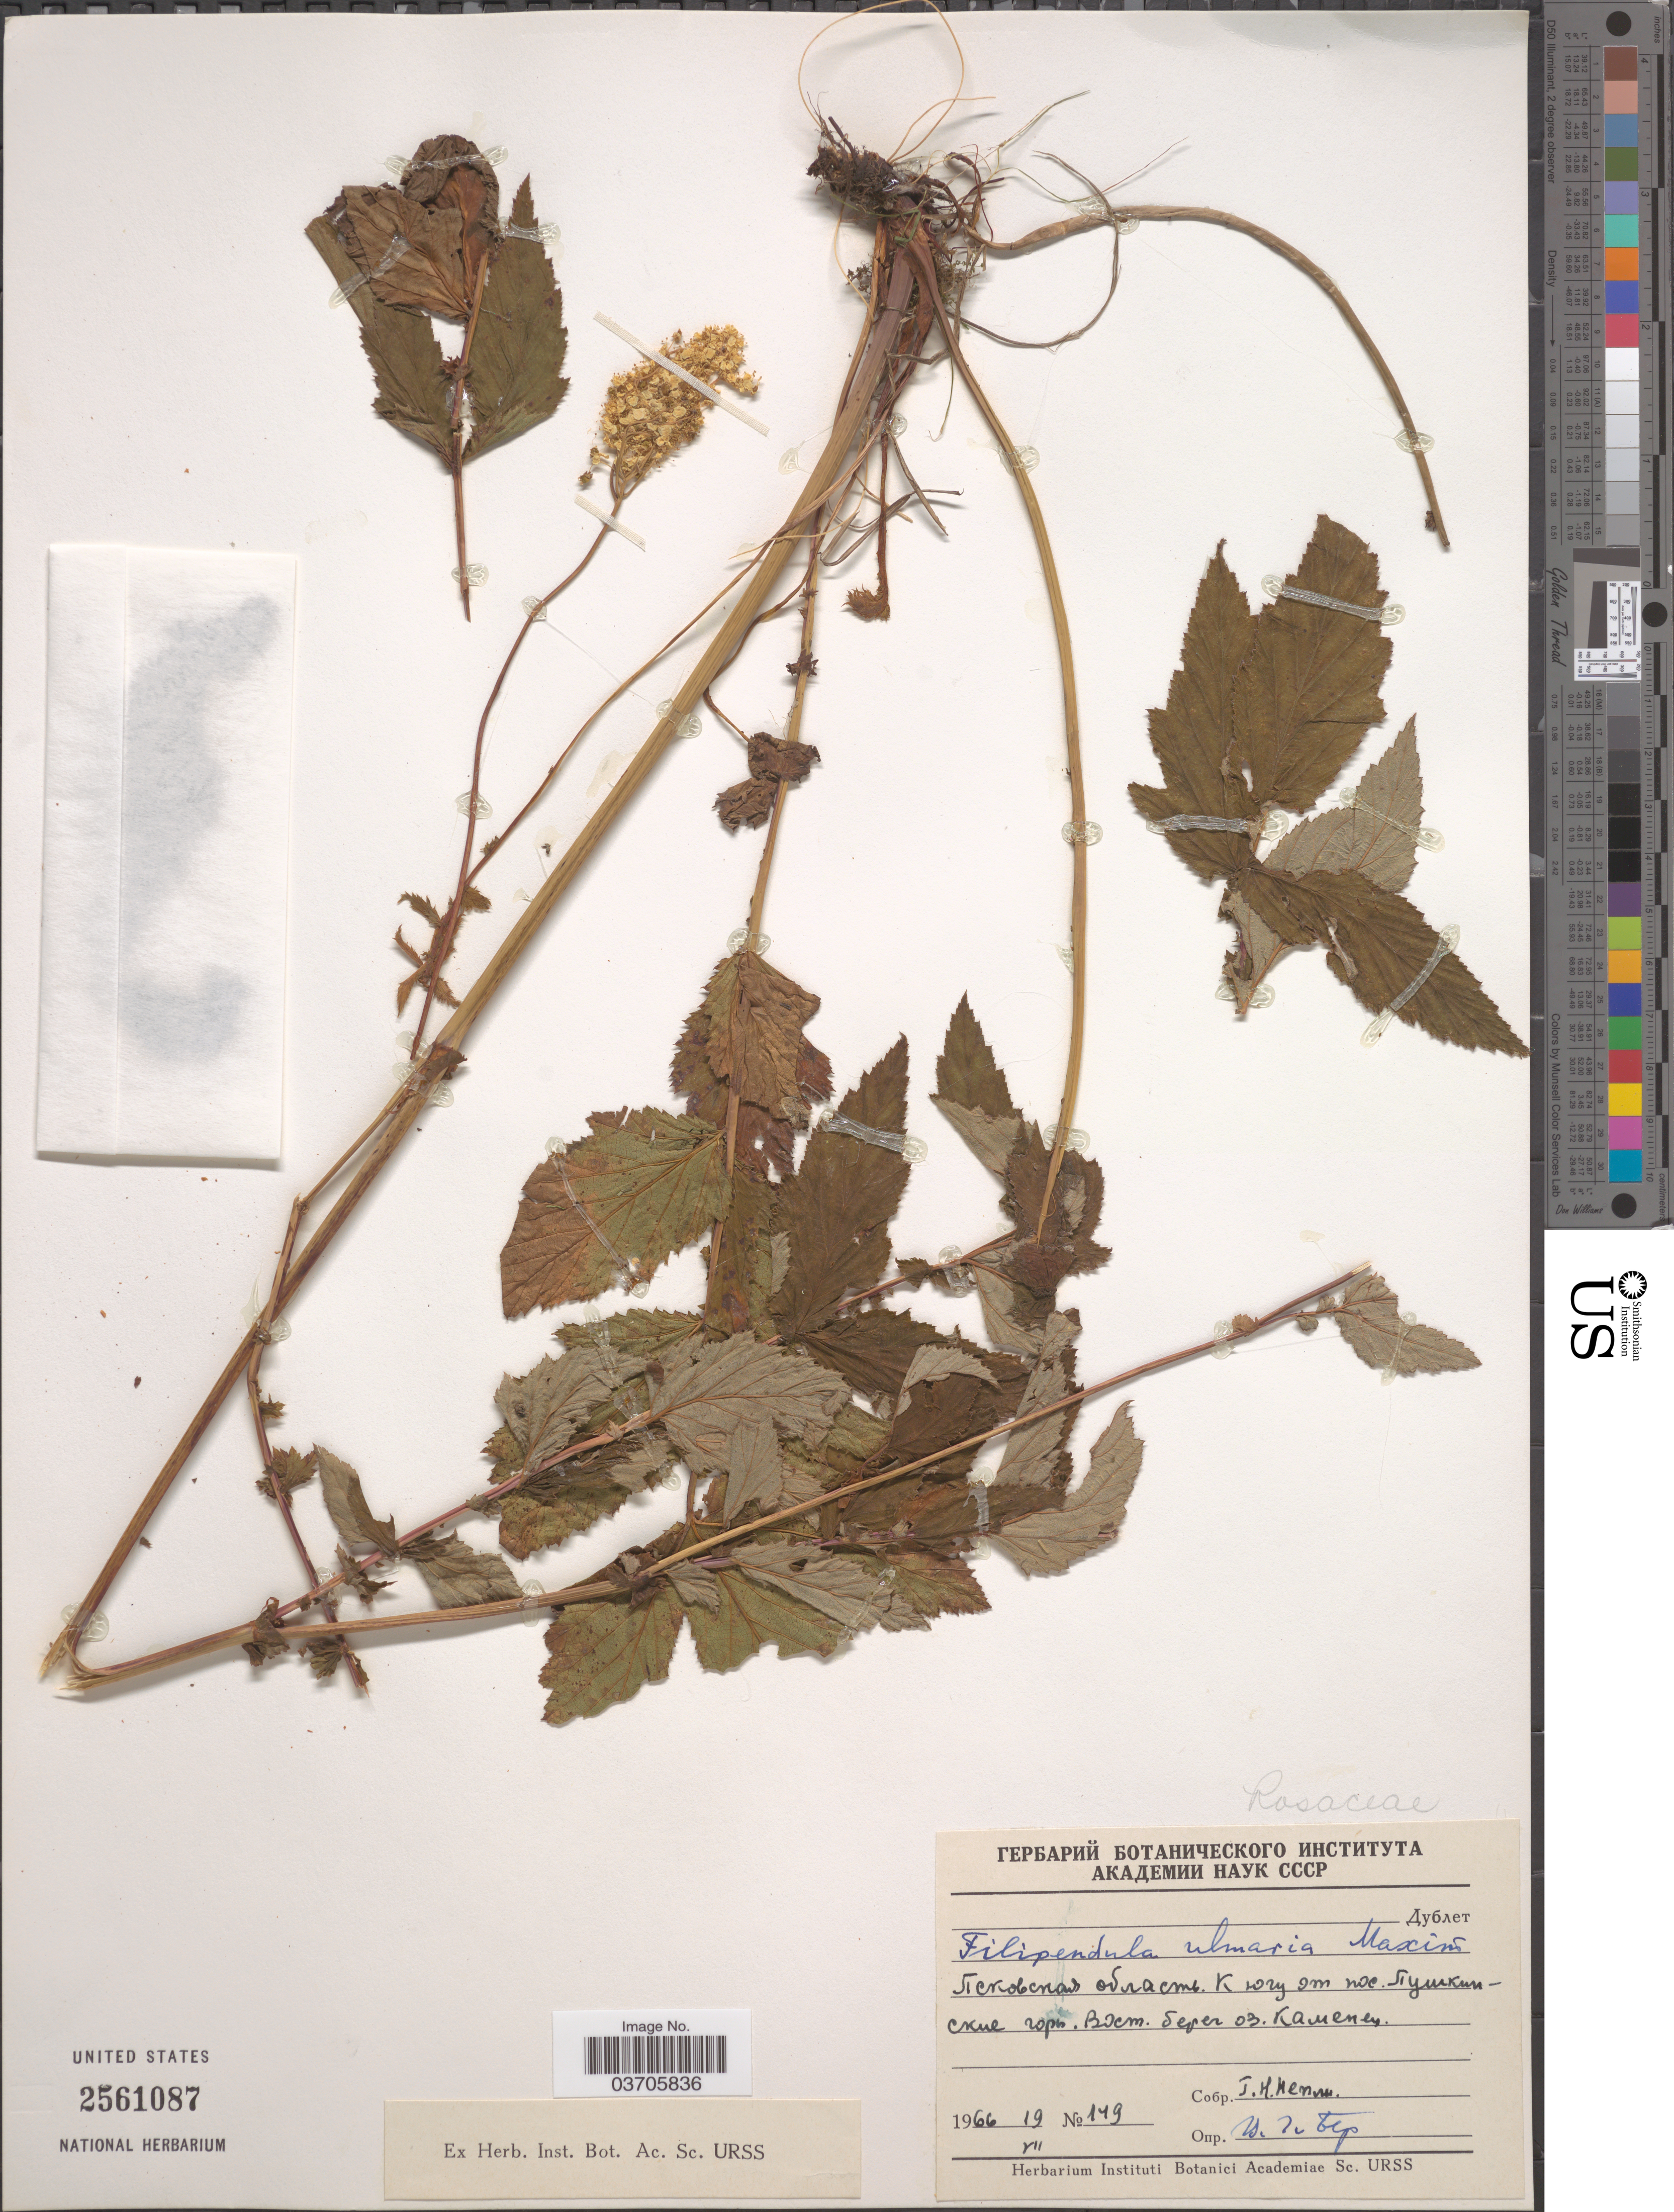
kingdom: Plantae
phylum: Tracheophyta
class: Magnoliopsida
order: Rosales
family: Rosaceae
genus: Filipendula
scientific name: Filipendula ulmaria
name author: (L.) Maxim.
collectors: G. Nepli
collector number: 149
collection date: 1966-07-19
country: Russian Federation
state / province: Pskov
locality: S of village Pushkinskie Gory, E shore of lake Kamenets.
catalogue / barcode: US 2561087